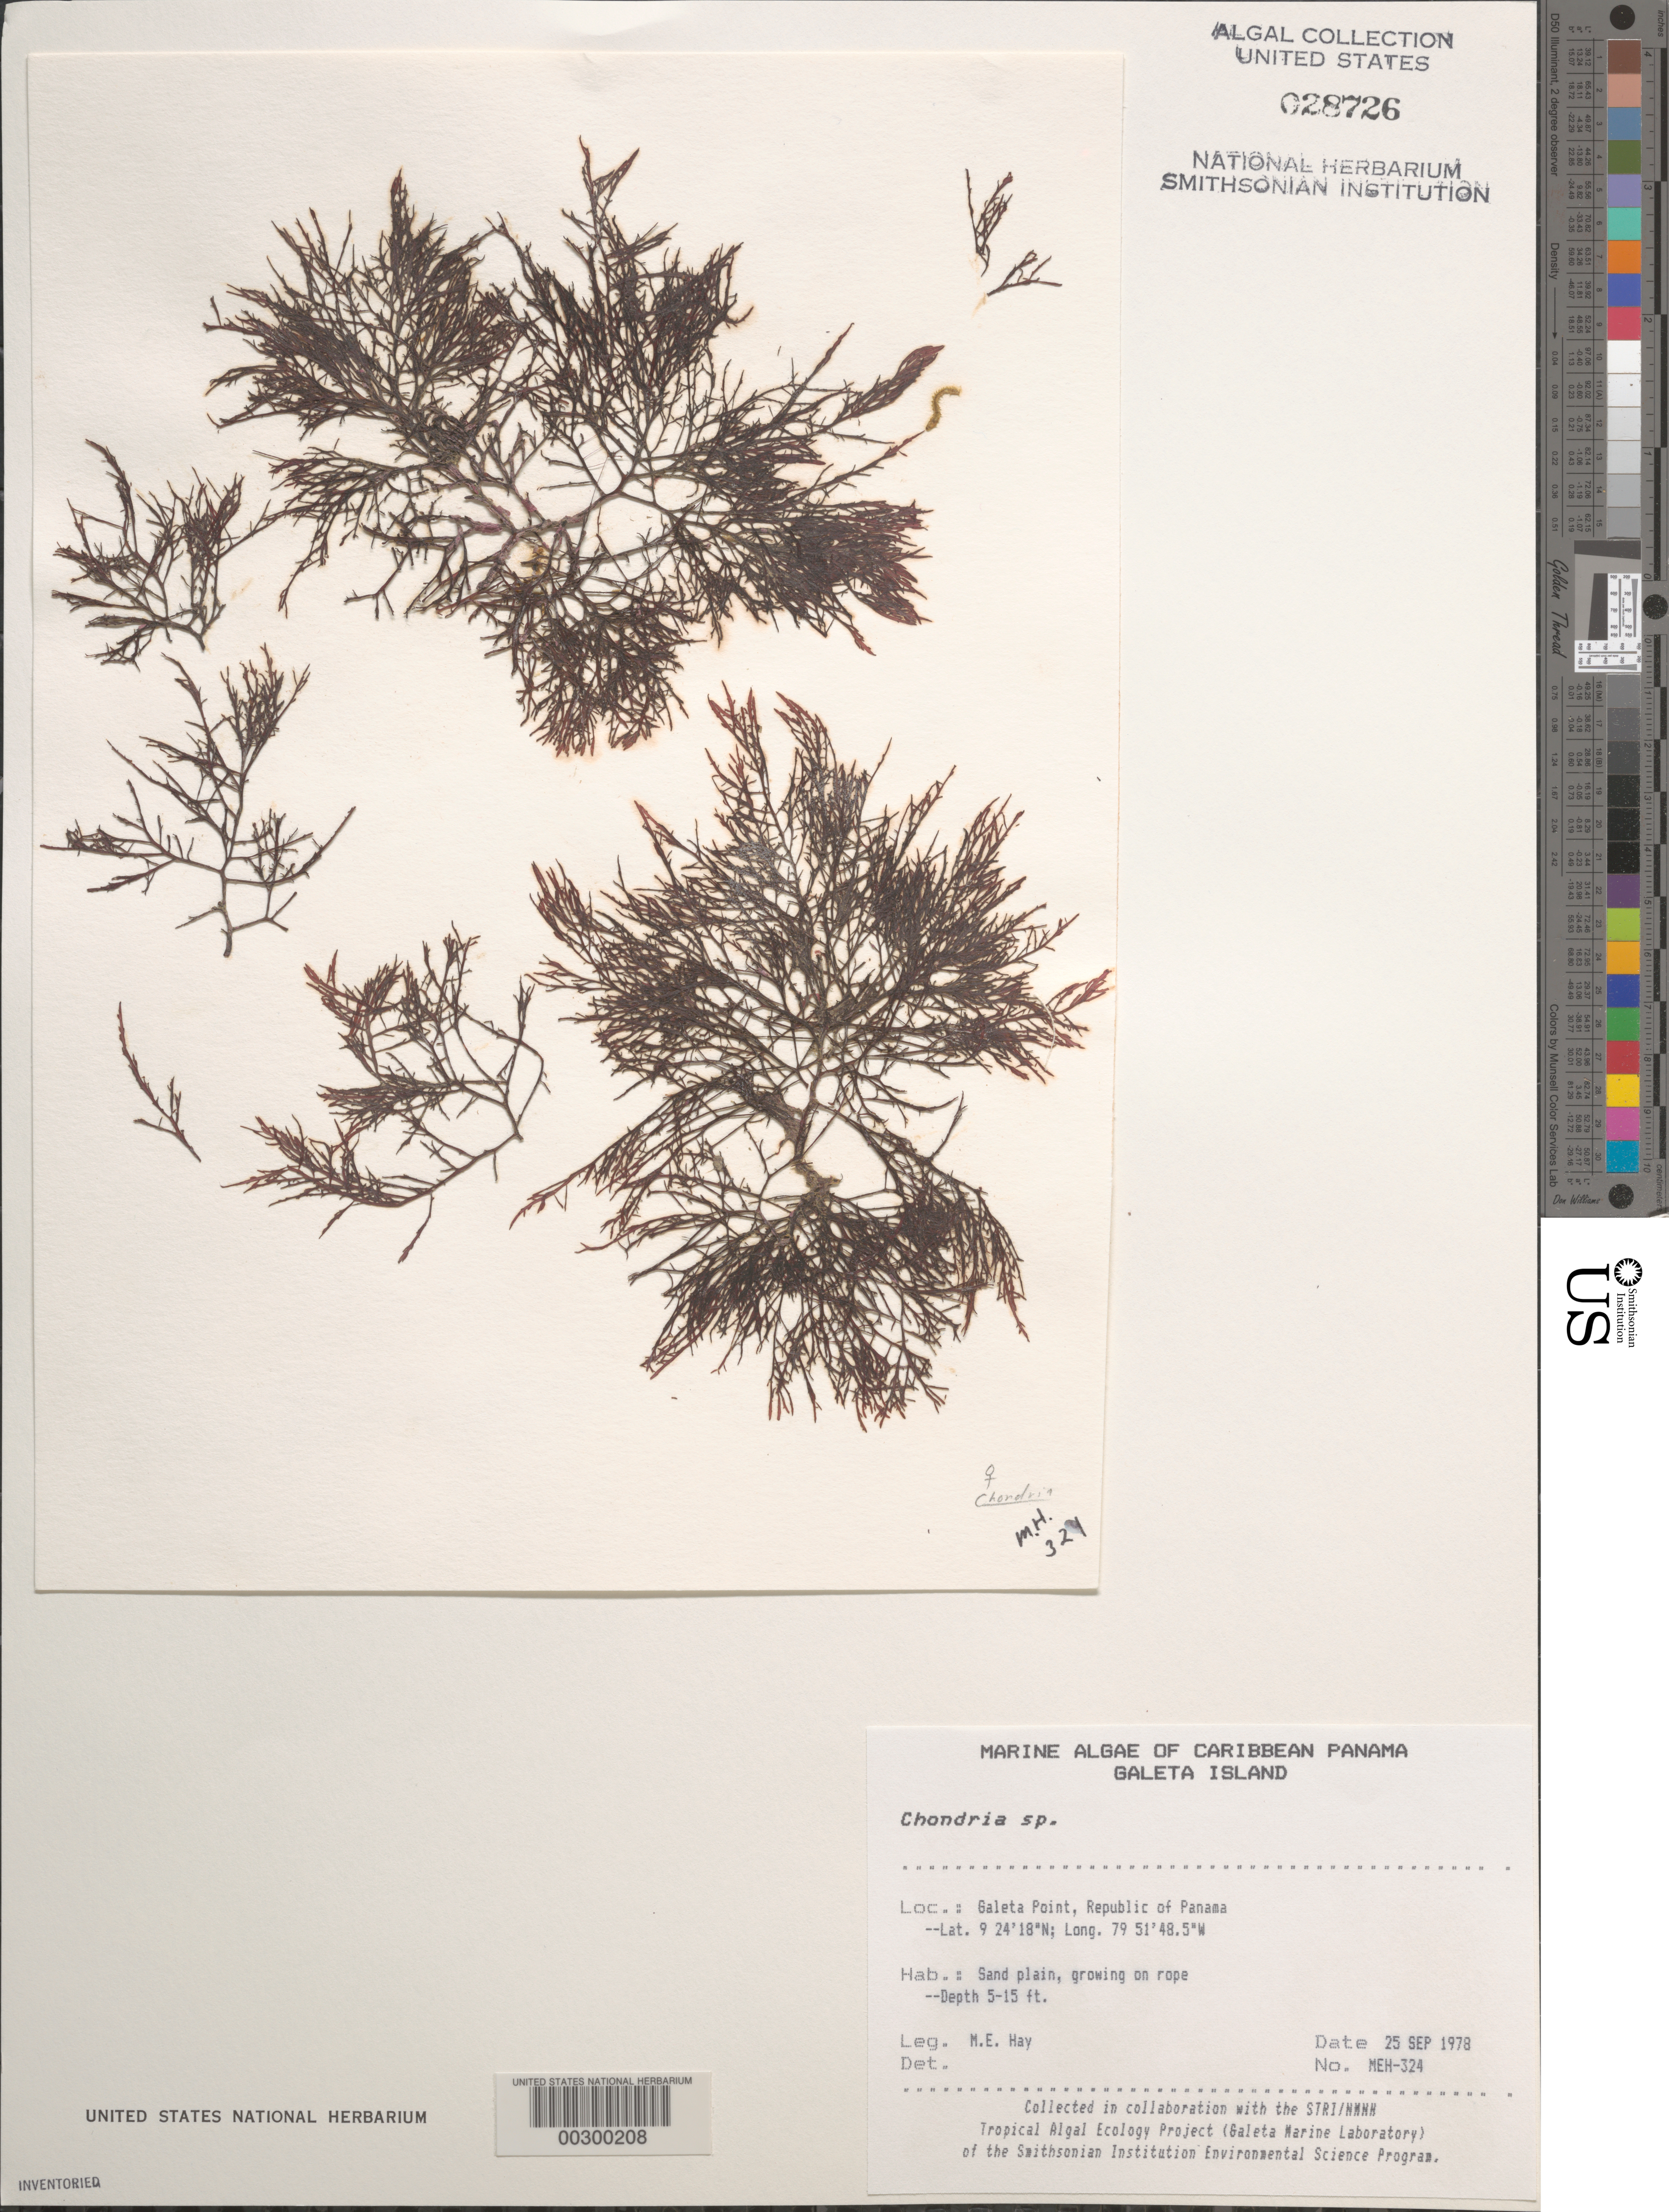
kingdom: Plantae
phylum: Rhodophyta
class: Florideophyceae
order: Ceramiales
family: Rhodomelaceae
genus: Chondria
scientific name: Chondria sp.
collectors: M. E. Hay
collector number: MEH-324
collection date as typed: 25 Sep 1978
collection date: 1978-09-25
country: Panama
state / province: Colón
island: Galeta Island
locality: Galeta Point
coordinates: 9 24' 18" N, 79 51' 48.5" W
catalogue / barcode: US 28726